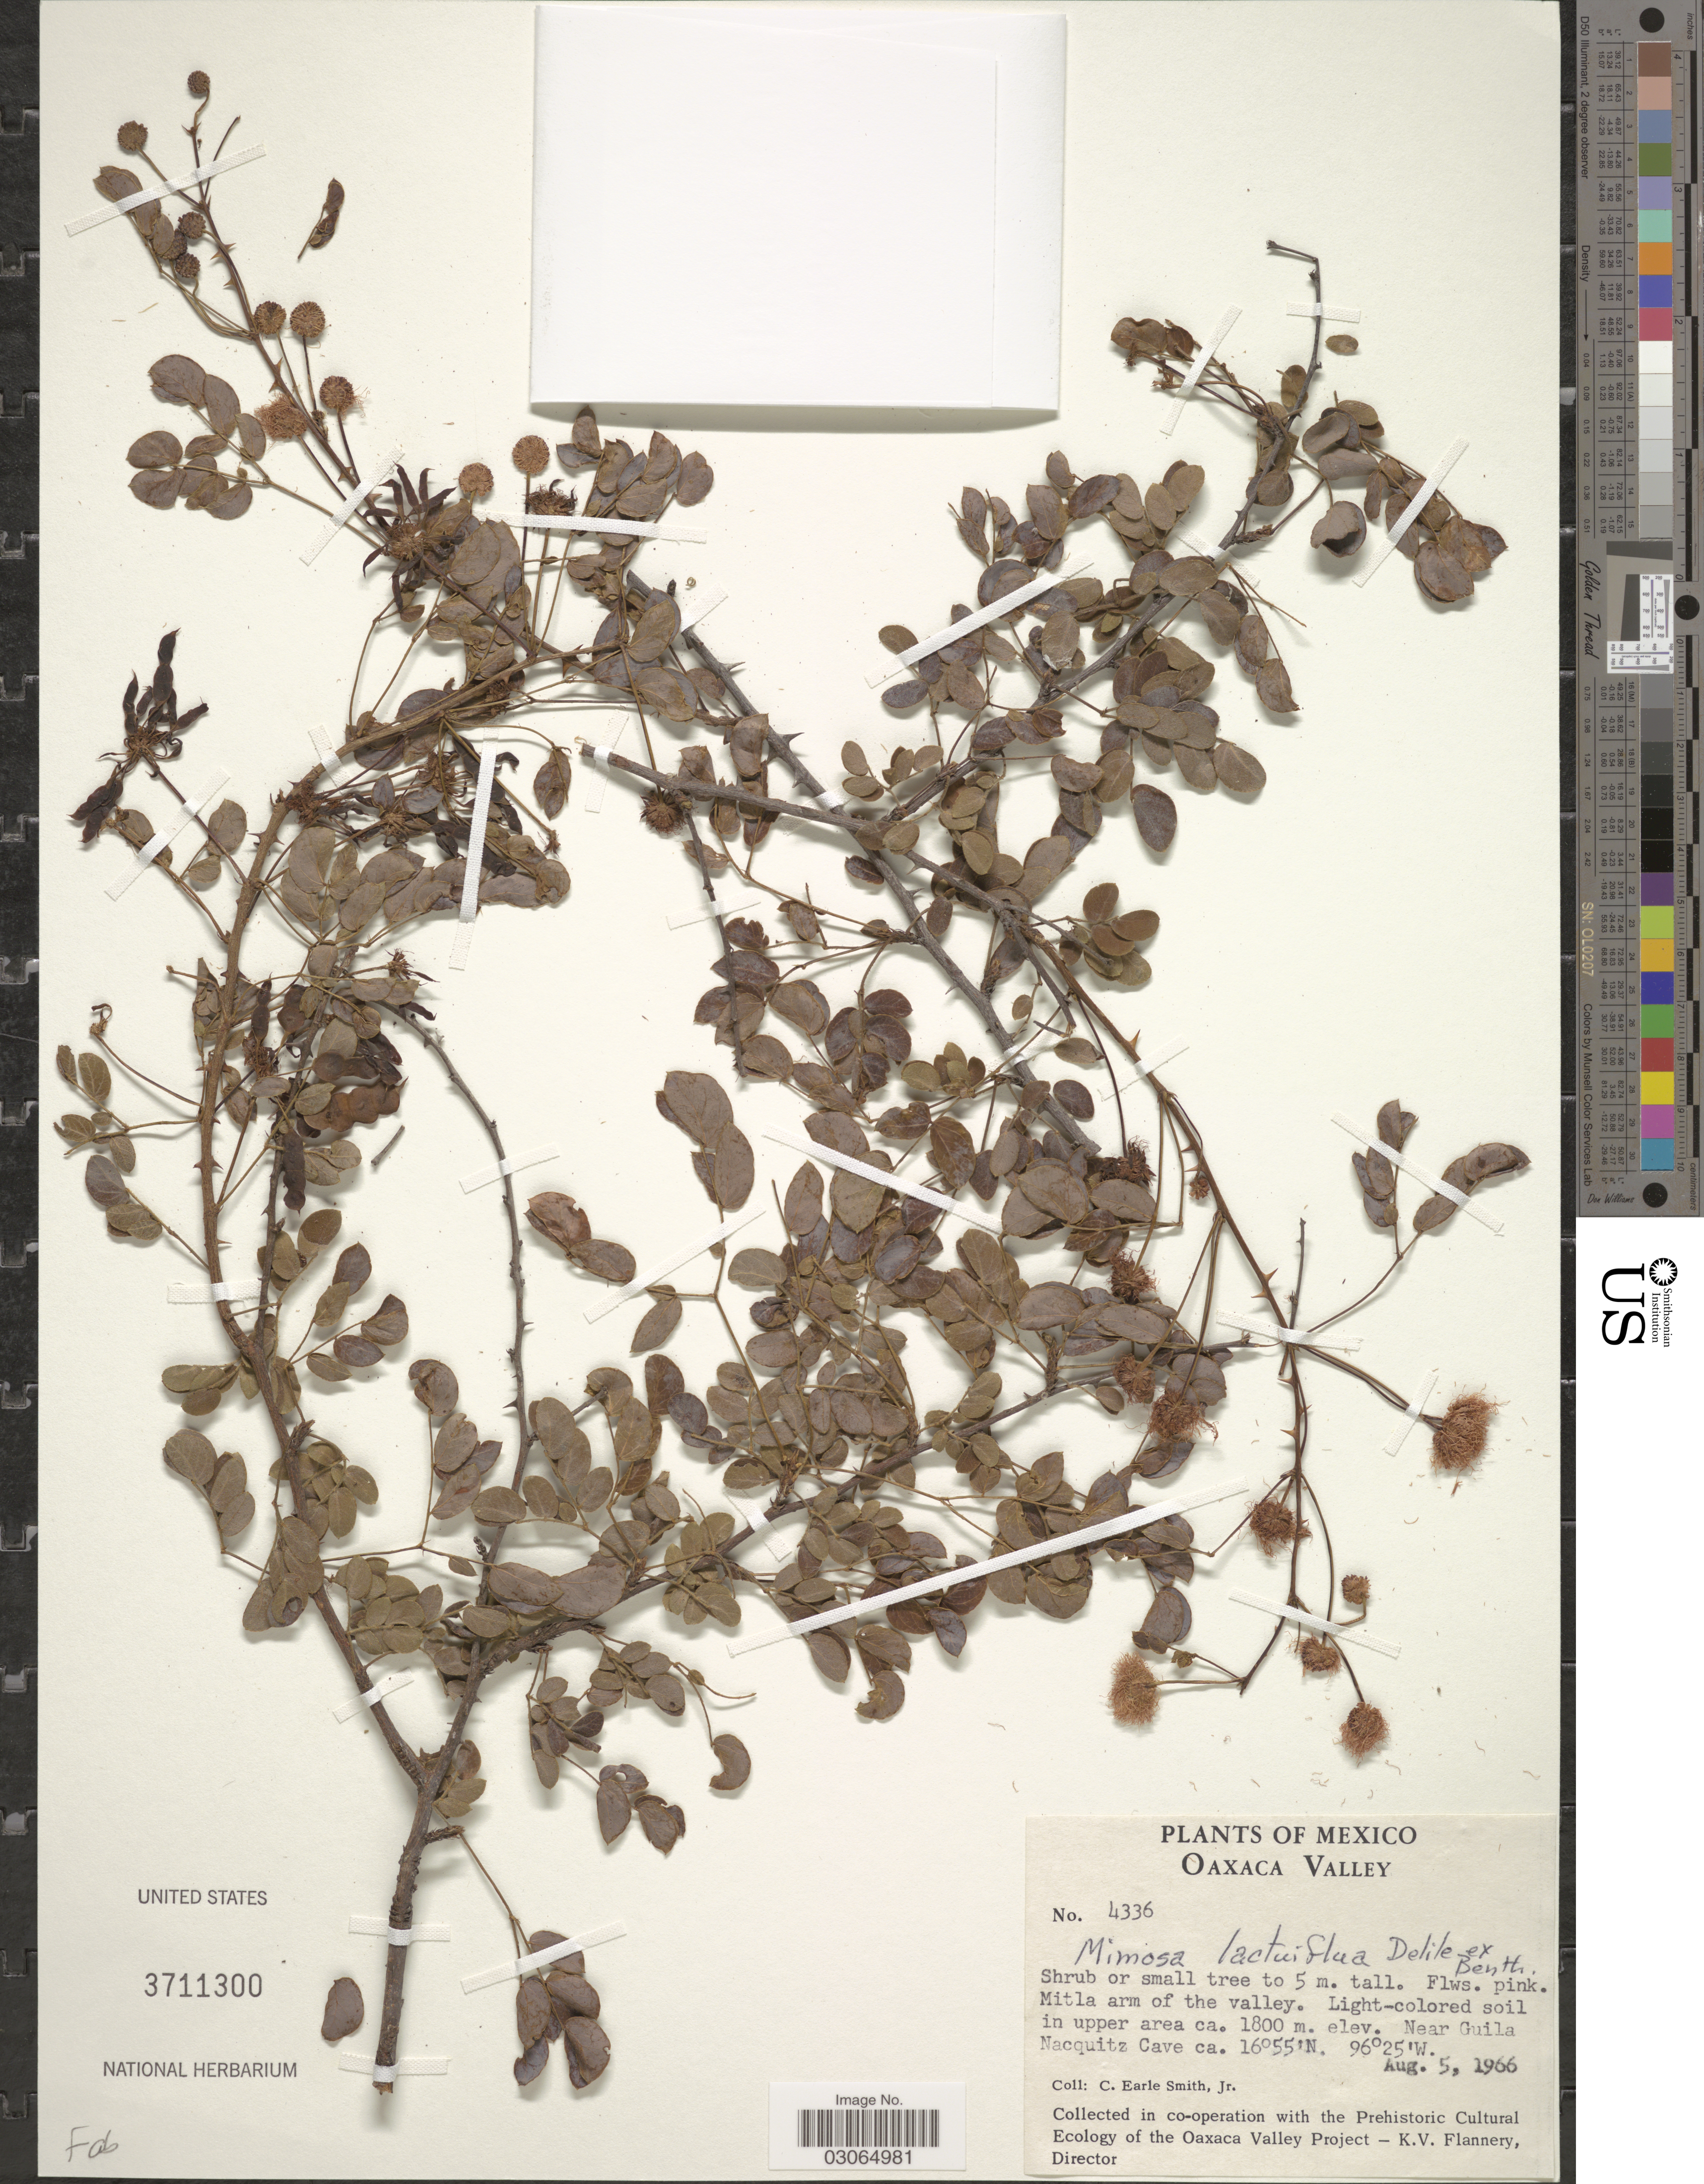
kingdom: Plantae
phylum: Tracheophyta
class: Magnoliopsida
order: Fabales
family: Fabaceae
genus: Mimosa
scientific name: Mimosa lactiflua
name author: Delile ex Benth.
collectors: C. E. Smith Jr.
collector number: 4336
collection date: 1966-08-05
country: Mexico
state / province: Oaxaca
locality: Oaxaca Valley. Near Guia Nacquitz Cave.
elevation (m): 1800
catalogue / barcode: US 3711300